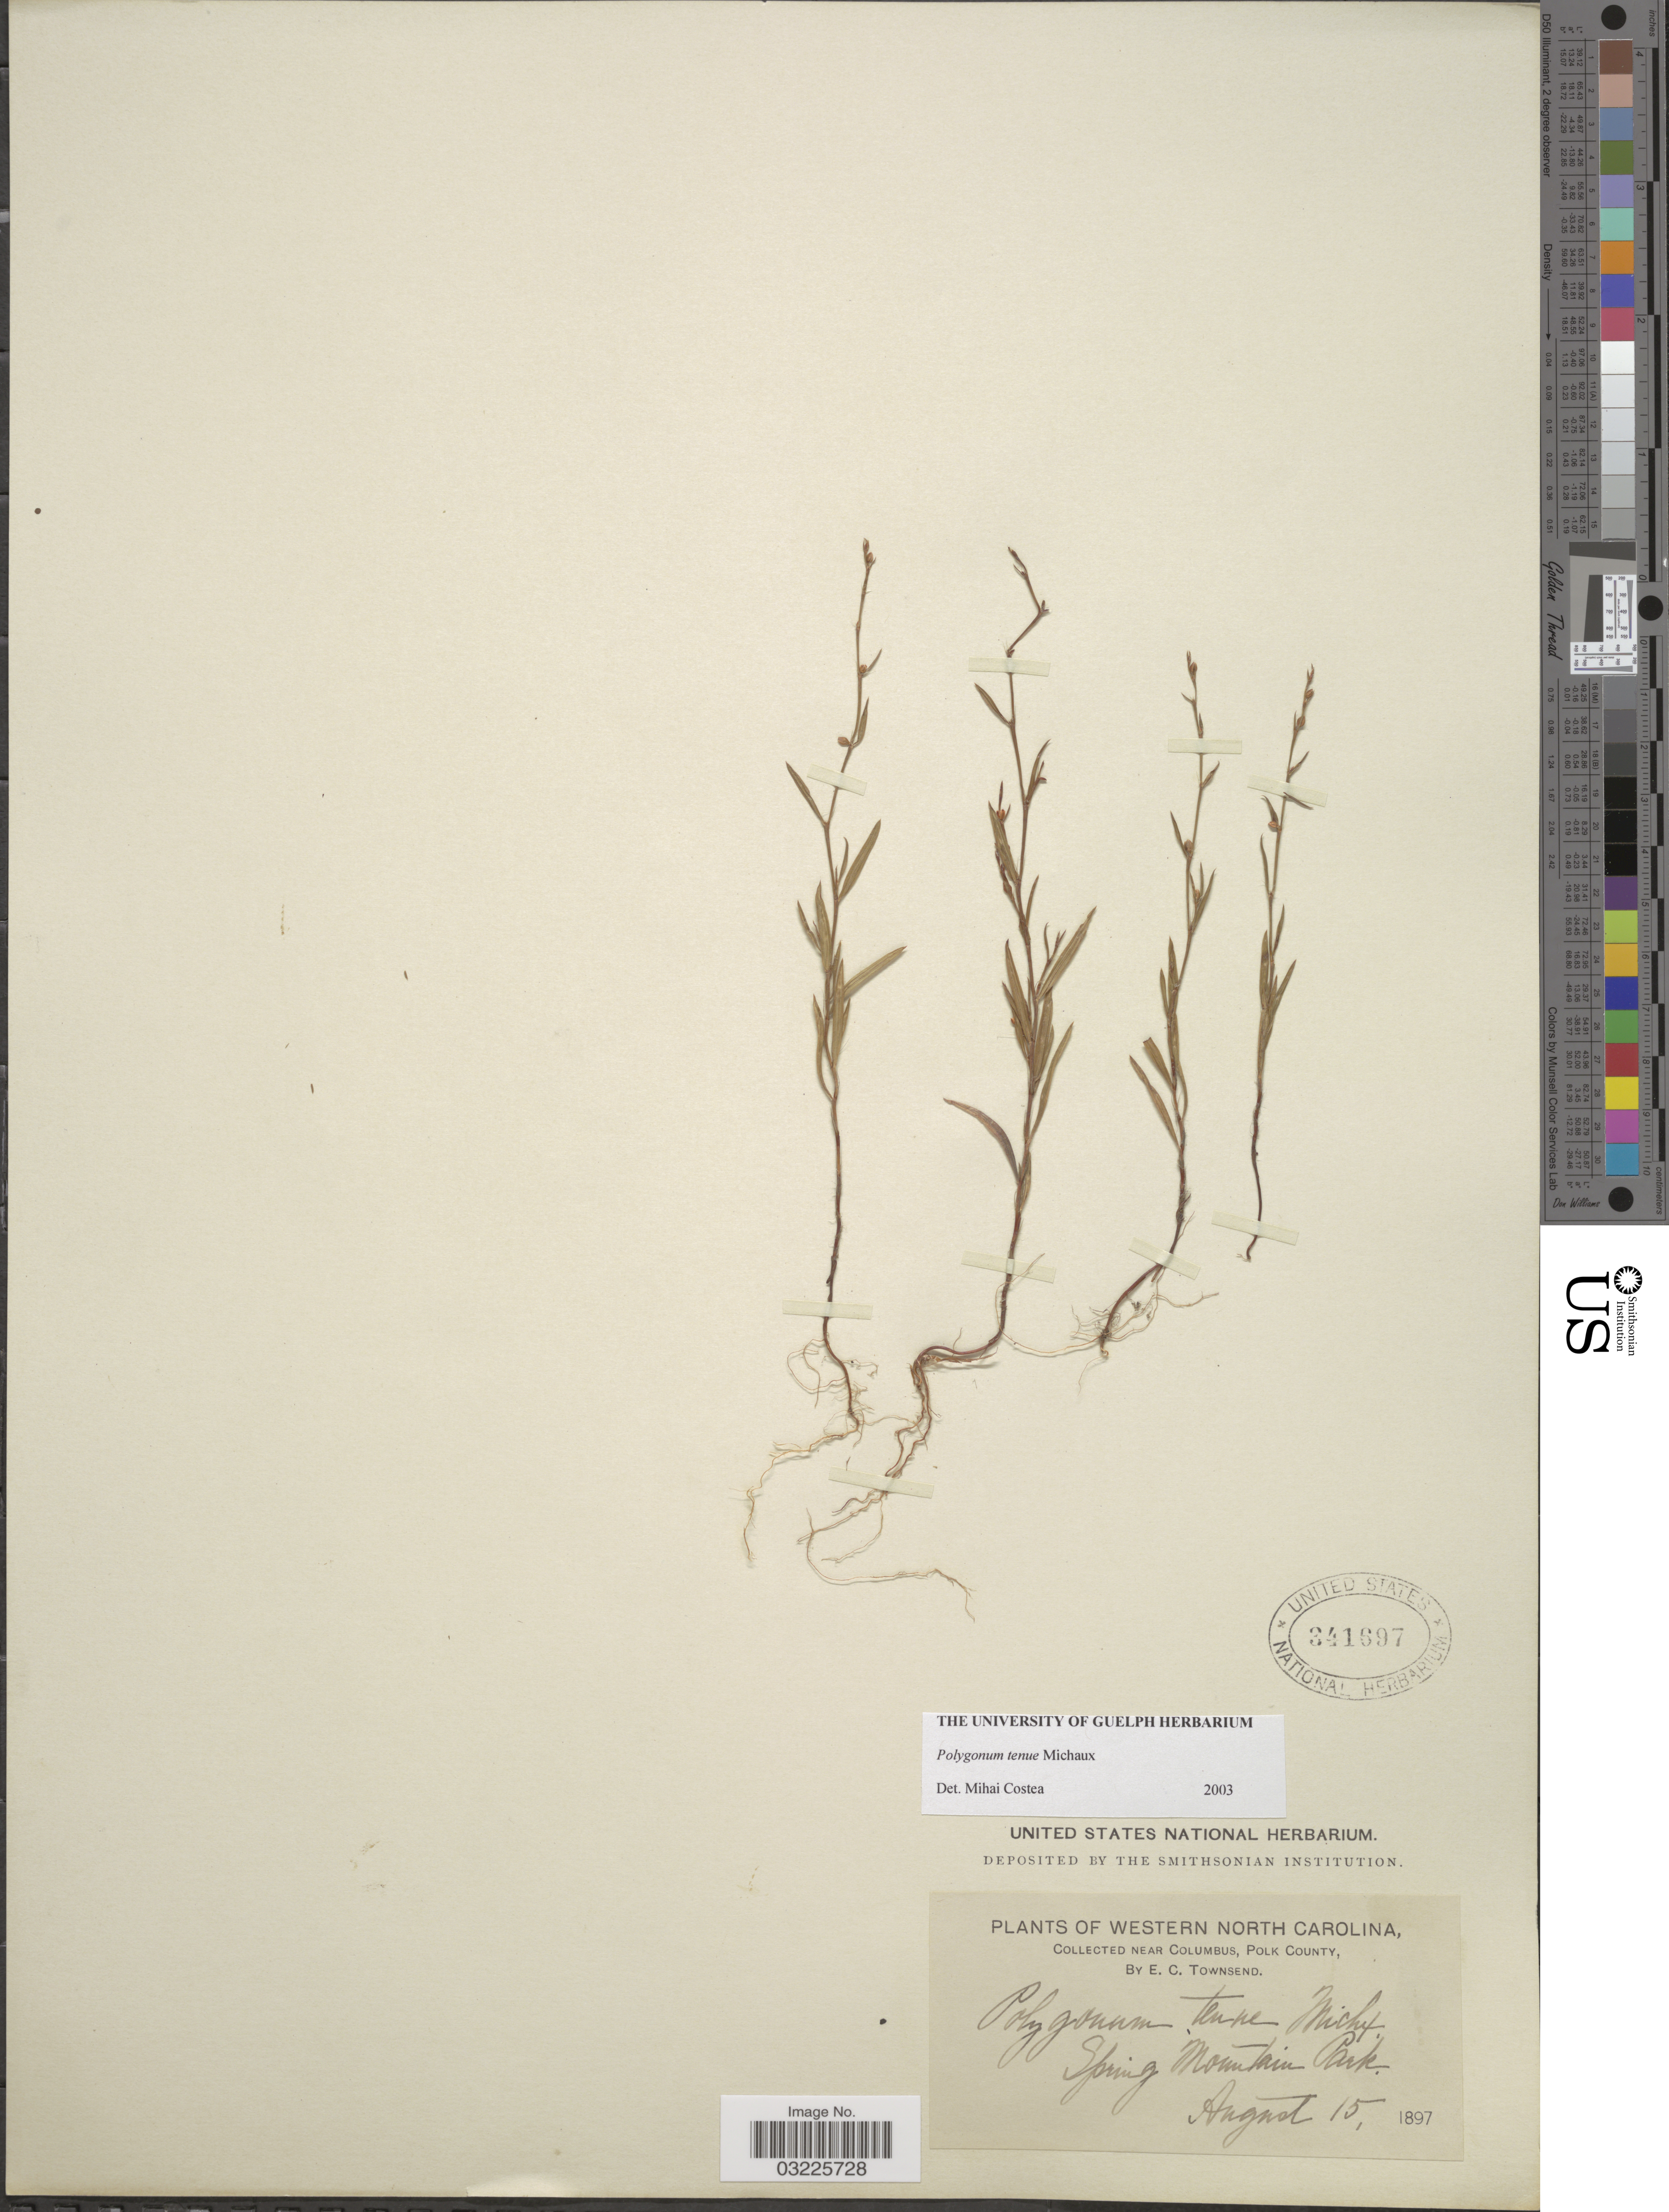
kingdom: Plantae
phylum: Tracheophyta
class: Magnoliopsida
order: Caryophyllales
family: Polygonaceae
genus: Polygonum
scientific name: Polygonum tenue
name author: F. Michx.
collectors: E. C. Townsend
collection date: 1897-08-15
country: United States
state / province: North Carolina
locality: Western North Carolina. Near Columbus, Polk County. Spring Mountain Park.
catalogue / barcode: US 341697